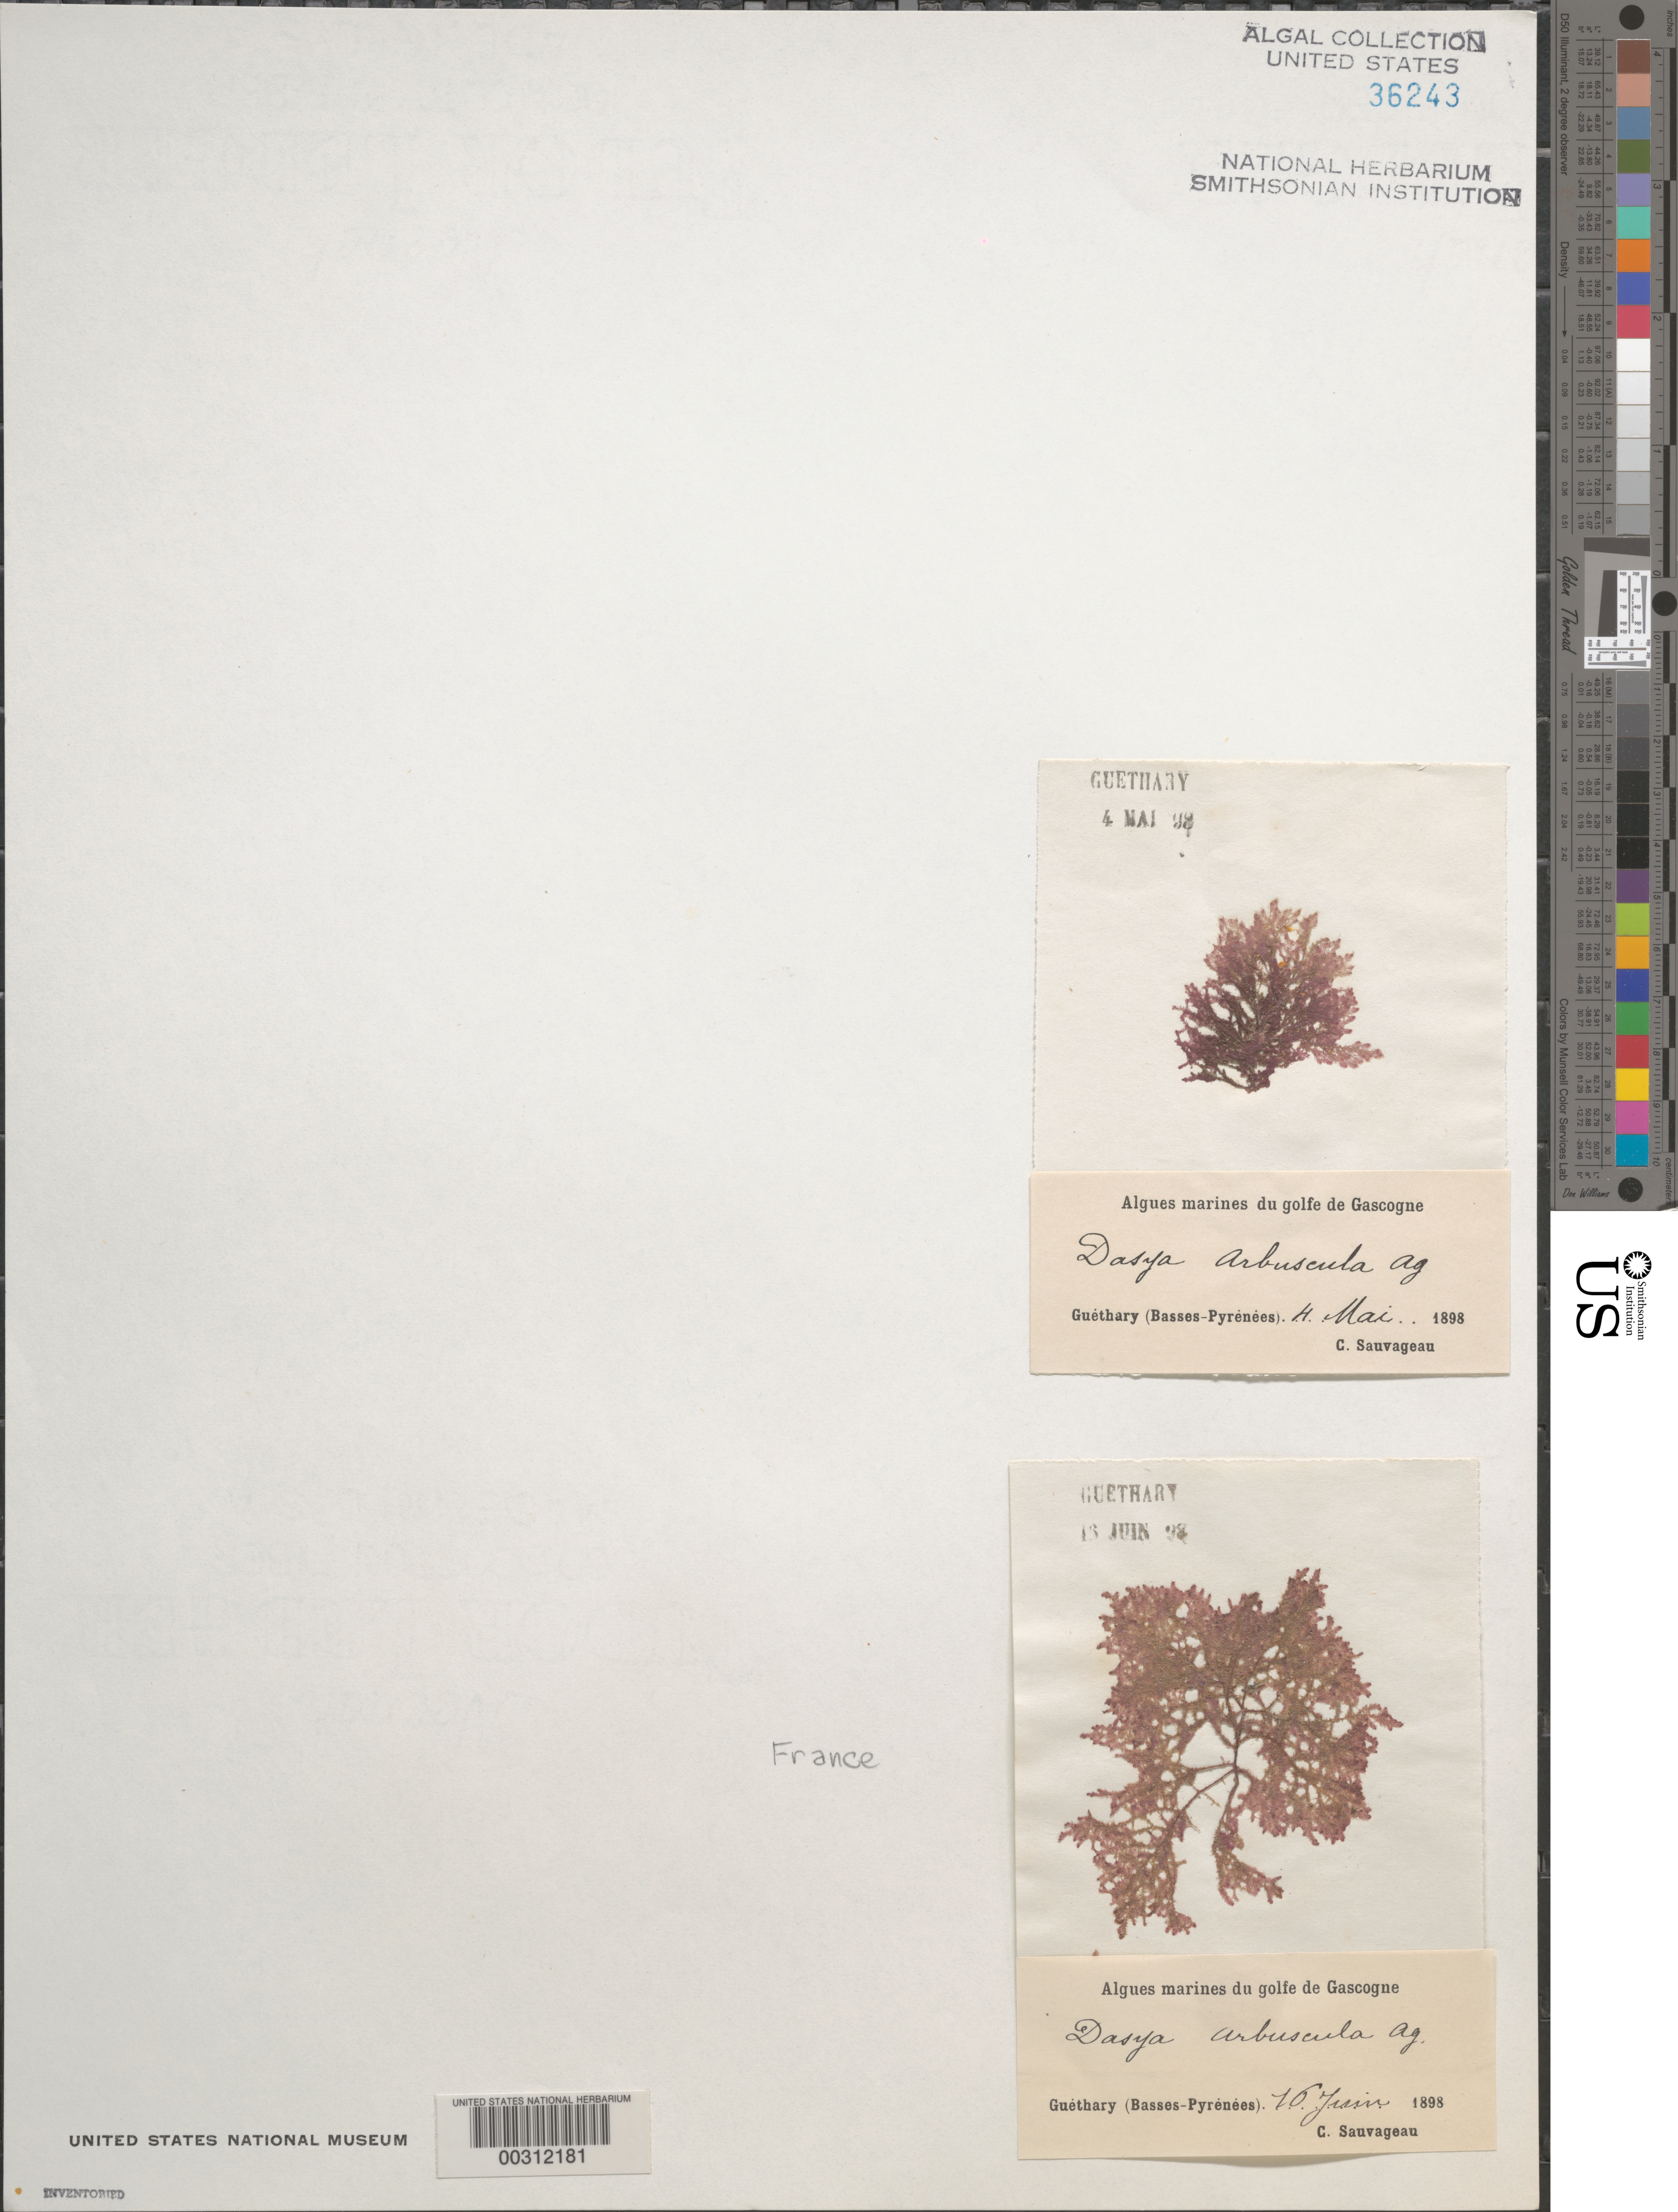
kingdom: Plantae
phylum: Rhodophyta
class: Florideophyceae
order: Ceramiales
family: Callithamniaceae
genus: Aglaothamnion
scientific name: Aglaothamnion sepositum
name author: (Gunnerus) C.A. Maggs & Hommers.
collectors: C. F. Sauvageau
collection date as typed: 04 May 1898 AND 16 Jun 1898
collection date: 1898-05-04,1898-06-16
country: France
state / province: Nouvelle-Aquitaine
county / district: Pyrénées-Atlantiques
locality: Guethary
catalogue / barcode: US 36243